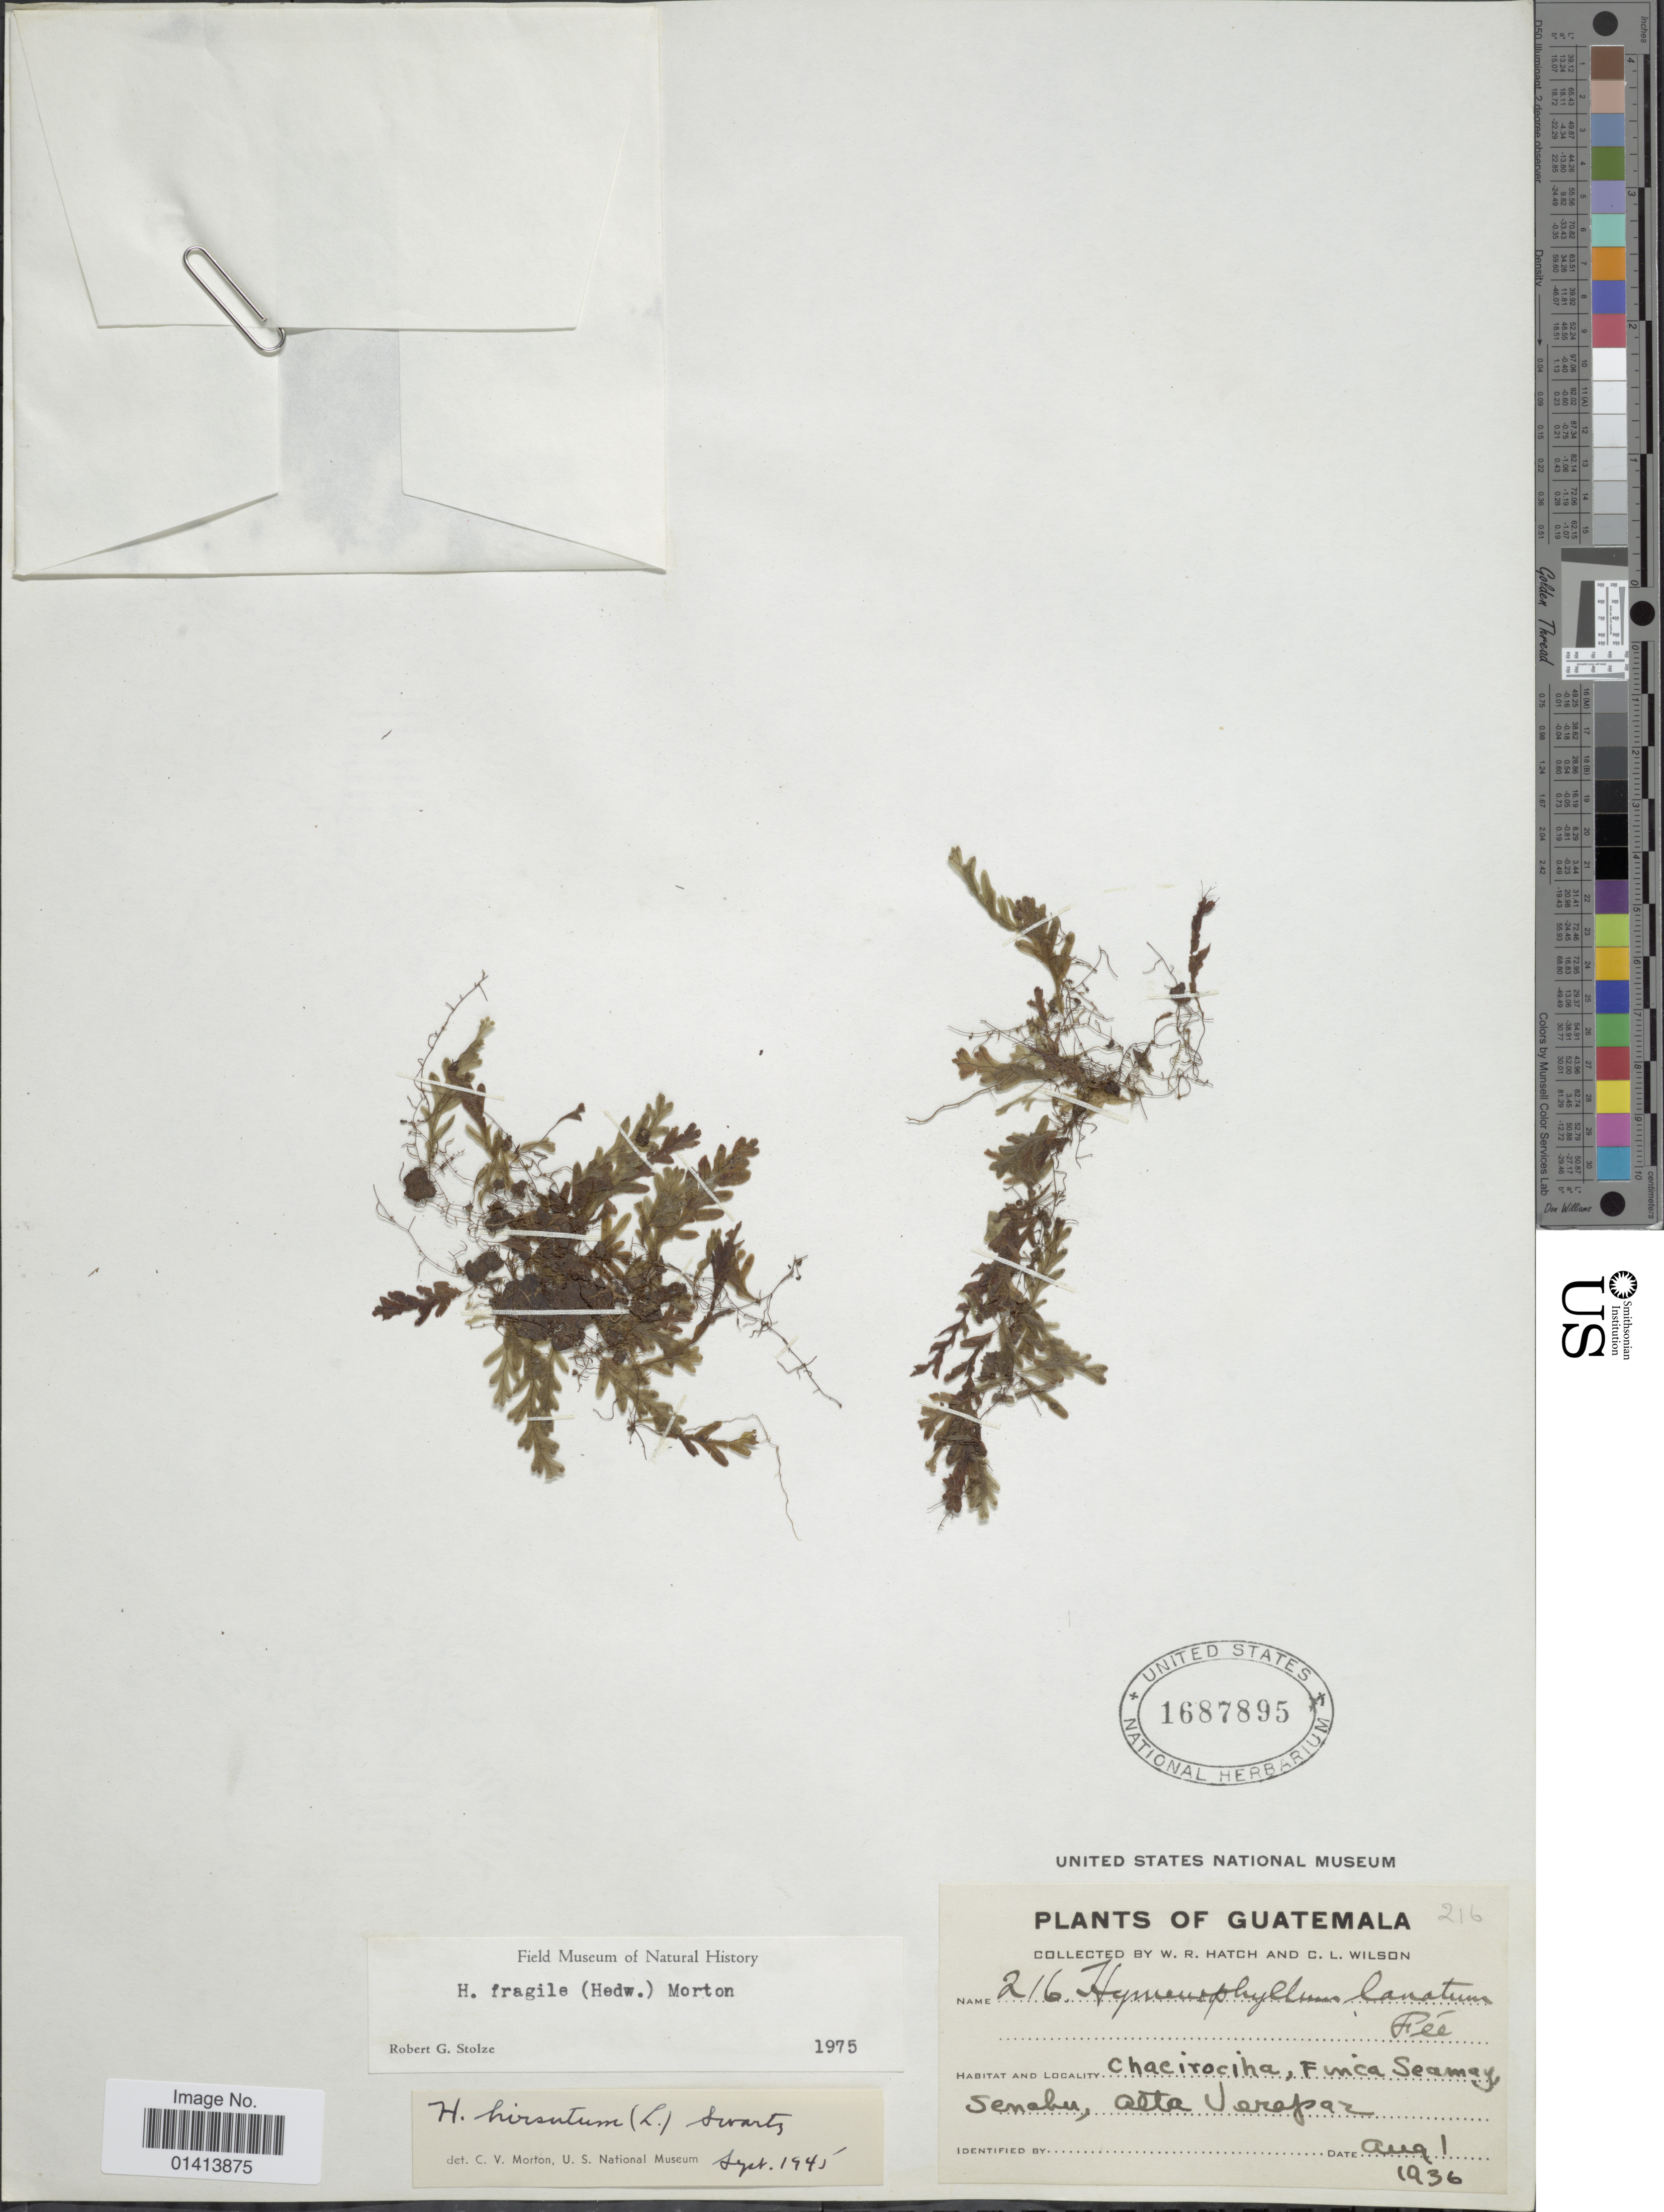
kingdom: Plantae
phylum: Tracheophyta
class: Polypodiopsida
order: Hymenophyllales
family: Hymenophyllaceae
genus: Hymenophyllum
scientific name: Hymenophyllum fragile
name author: (Hedw.) C.V. Morton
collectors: W. Hatch & C. L. Wilson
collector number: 216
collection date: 1936-08-01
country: Guatemala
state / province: Alta Verapaz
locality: Finca Seamay, Senahu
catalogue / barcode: US 1687895